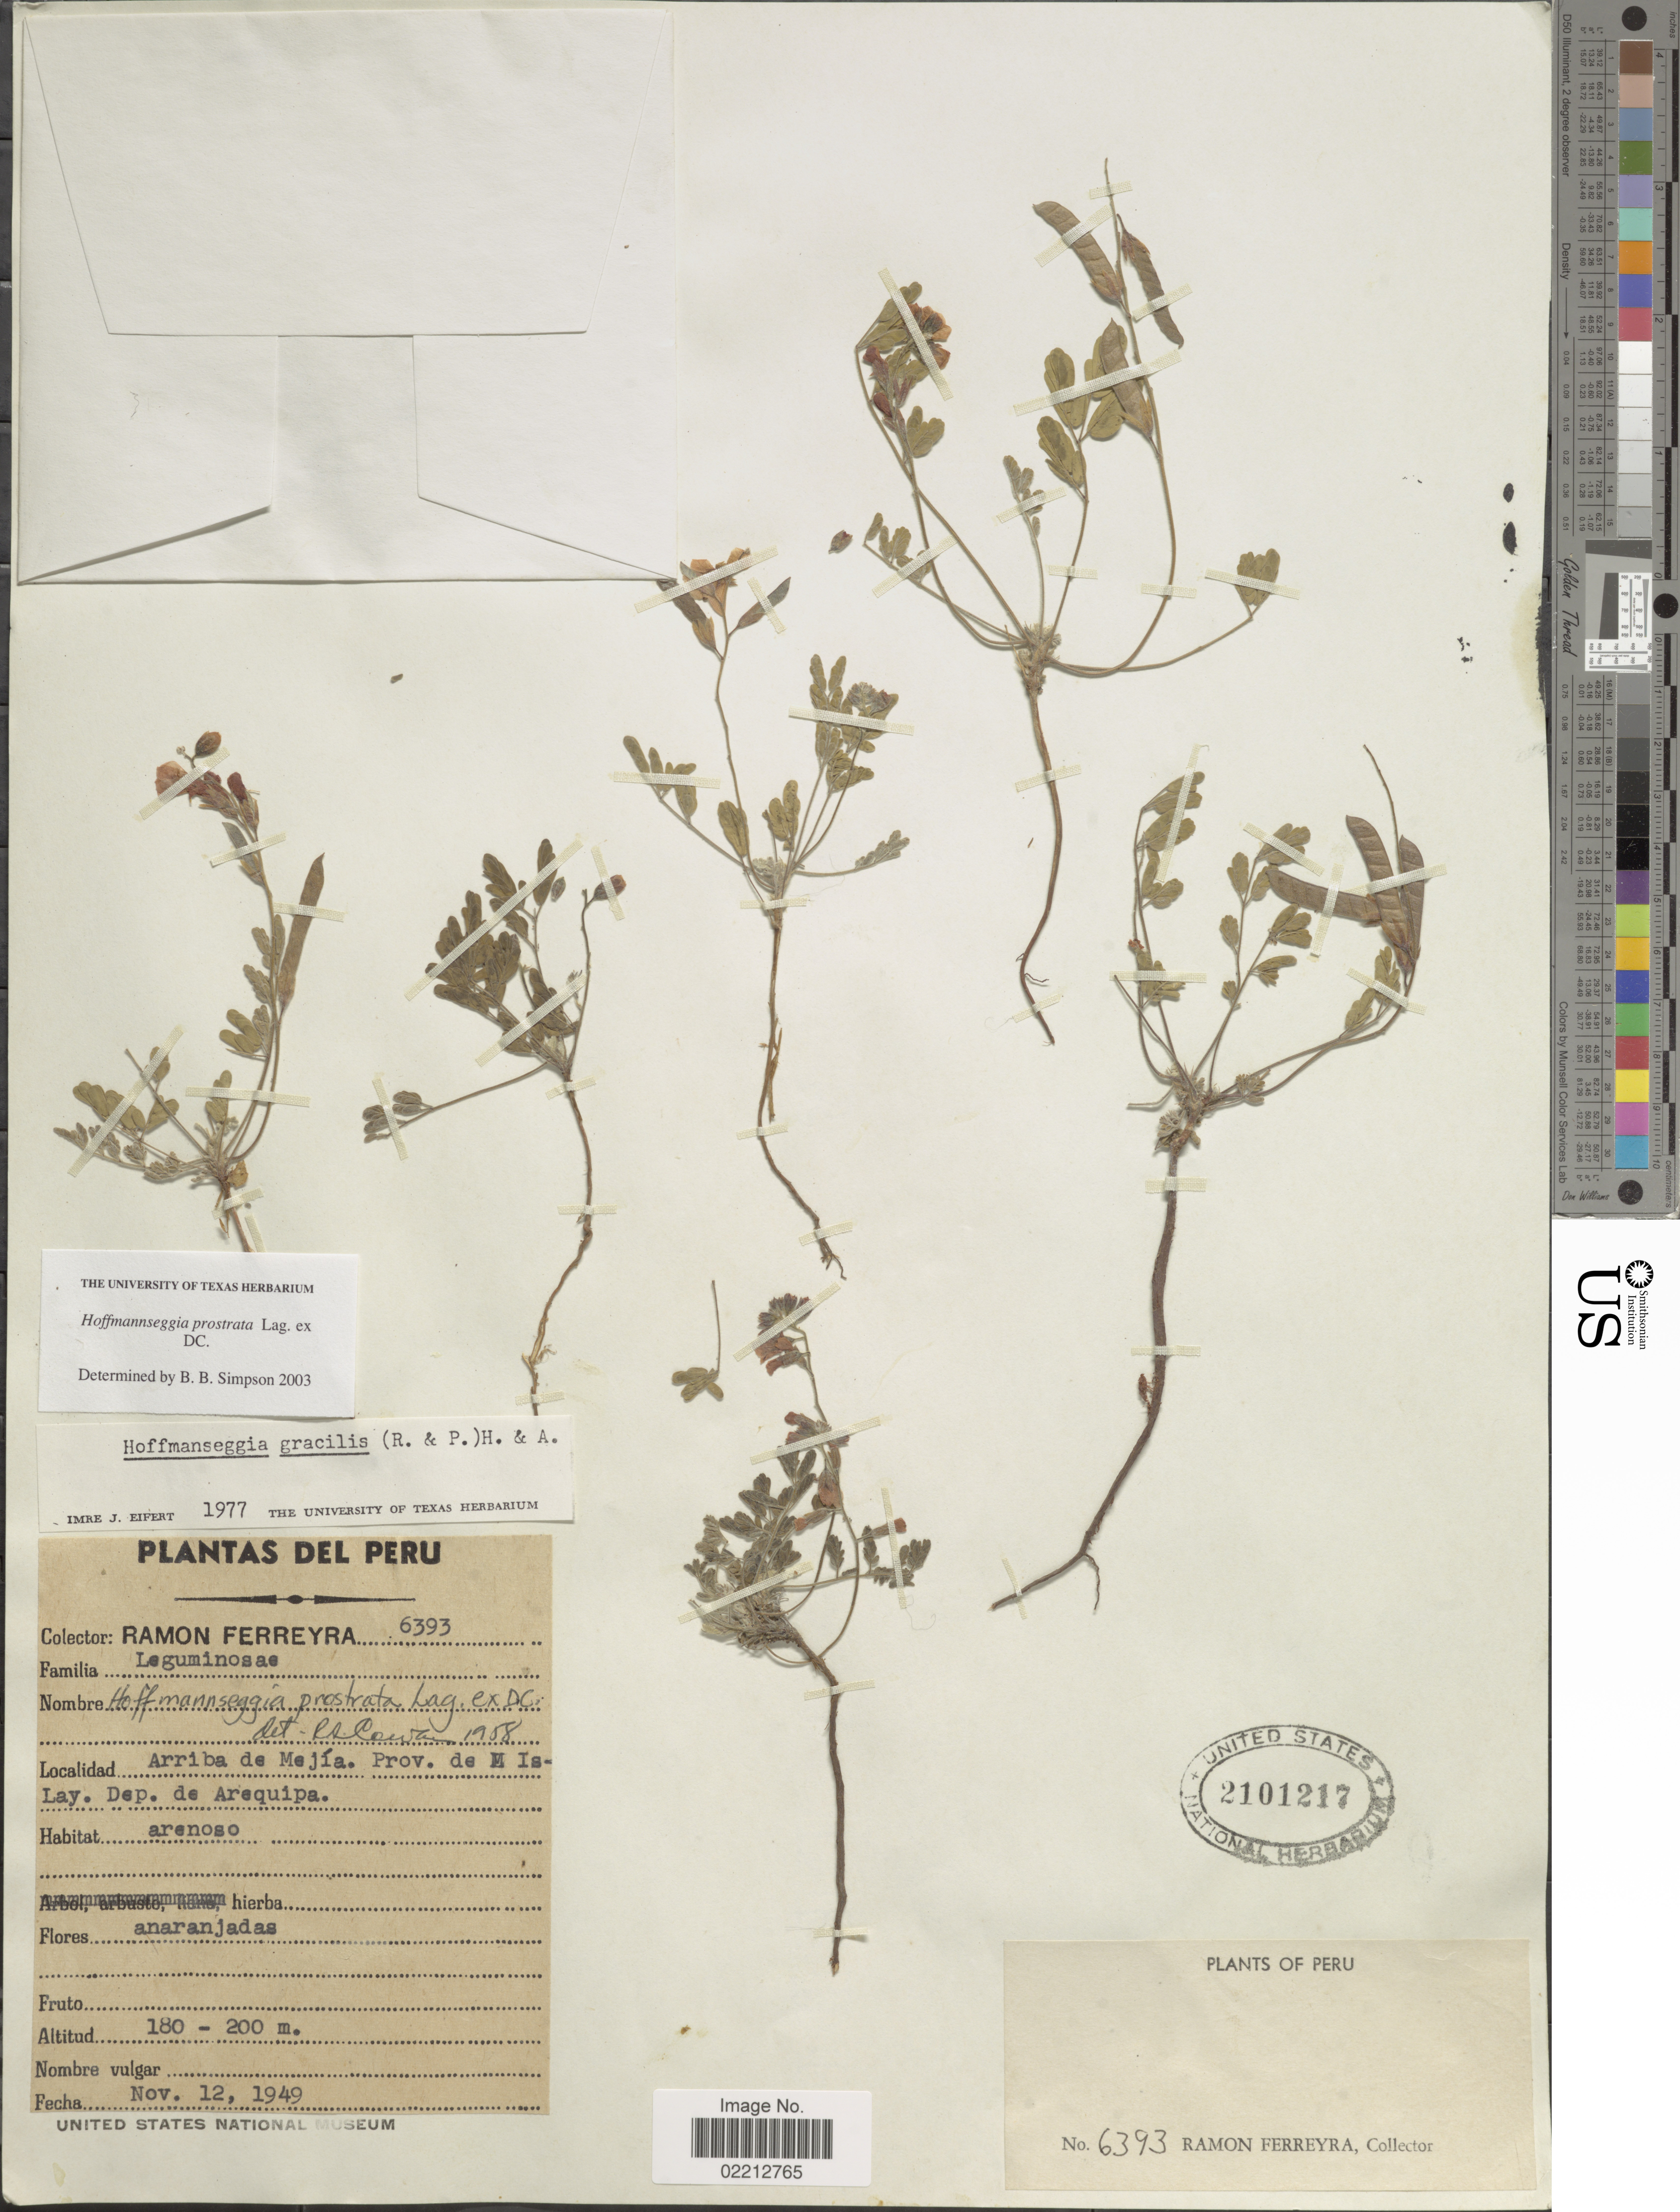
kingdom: Plantae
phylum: Tracheophyta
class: Magnoliopsida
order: Fabales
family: Fabaceae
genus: Hoffmannseggia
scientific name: Hoffmannseggia prostrata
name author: Lag. ex DC.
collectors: R. A. Ferreyra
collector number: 6393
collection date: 1949-11-12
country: Peru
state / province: Arequipa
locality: Arriva de Mejia. Prov. de M Islay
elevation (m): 180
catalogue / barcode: US 2101217